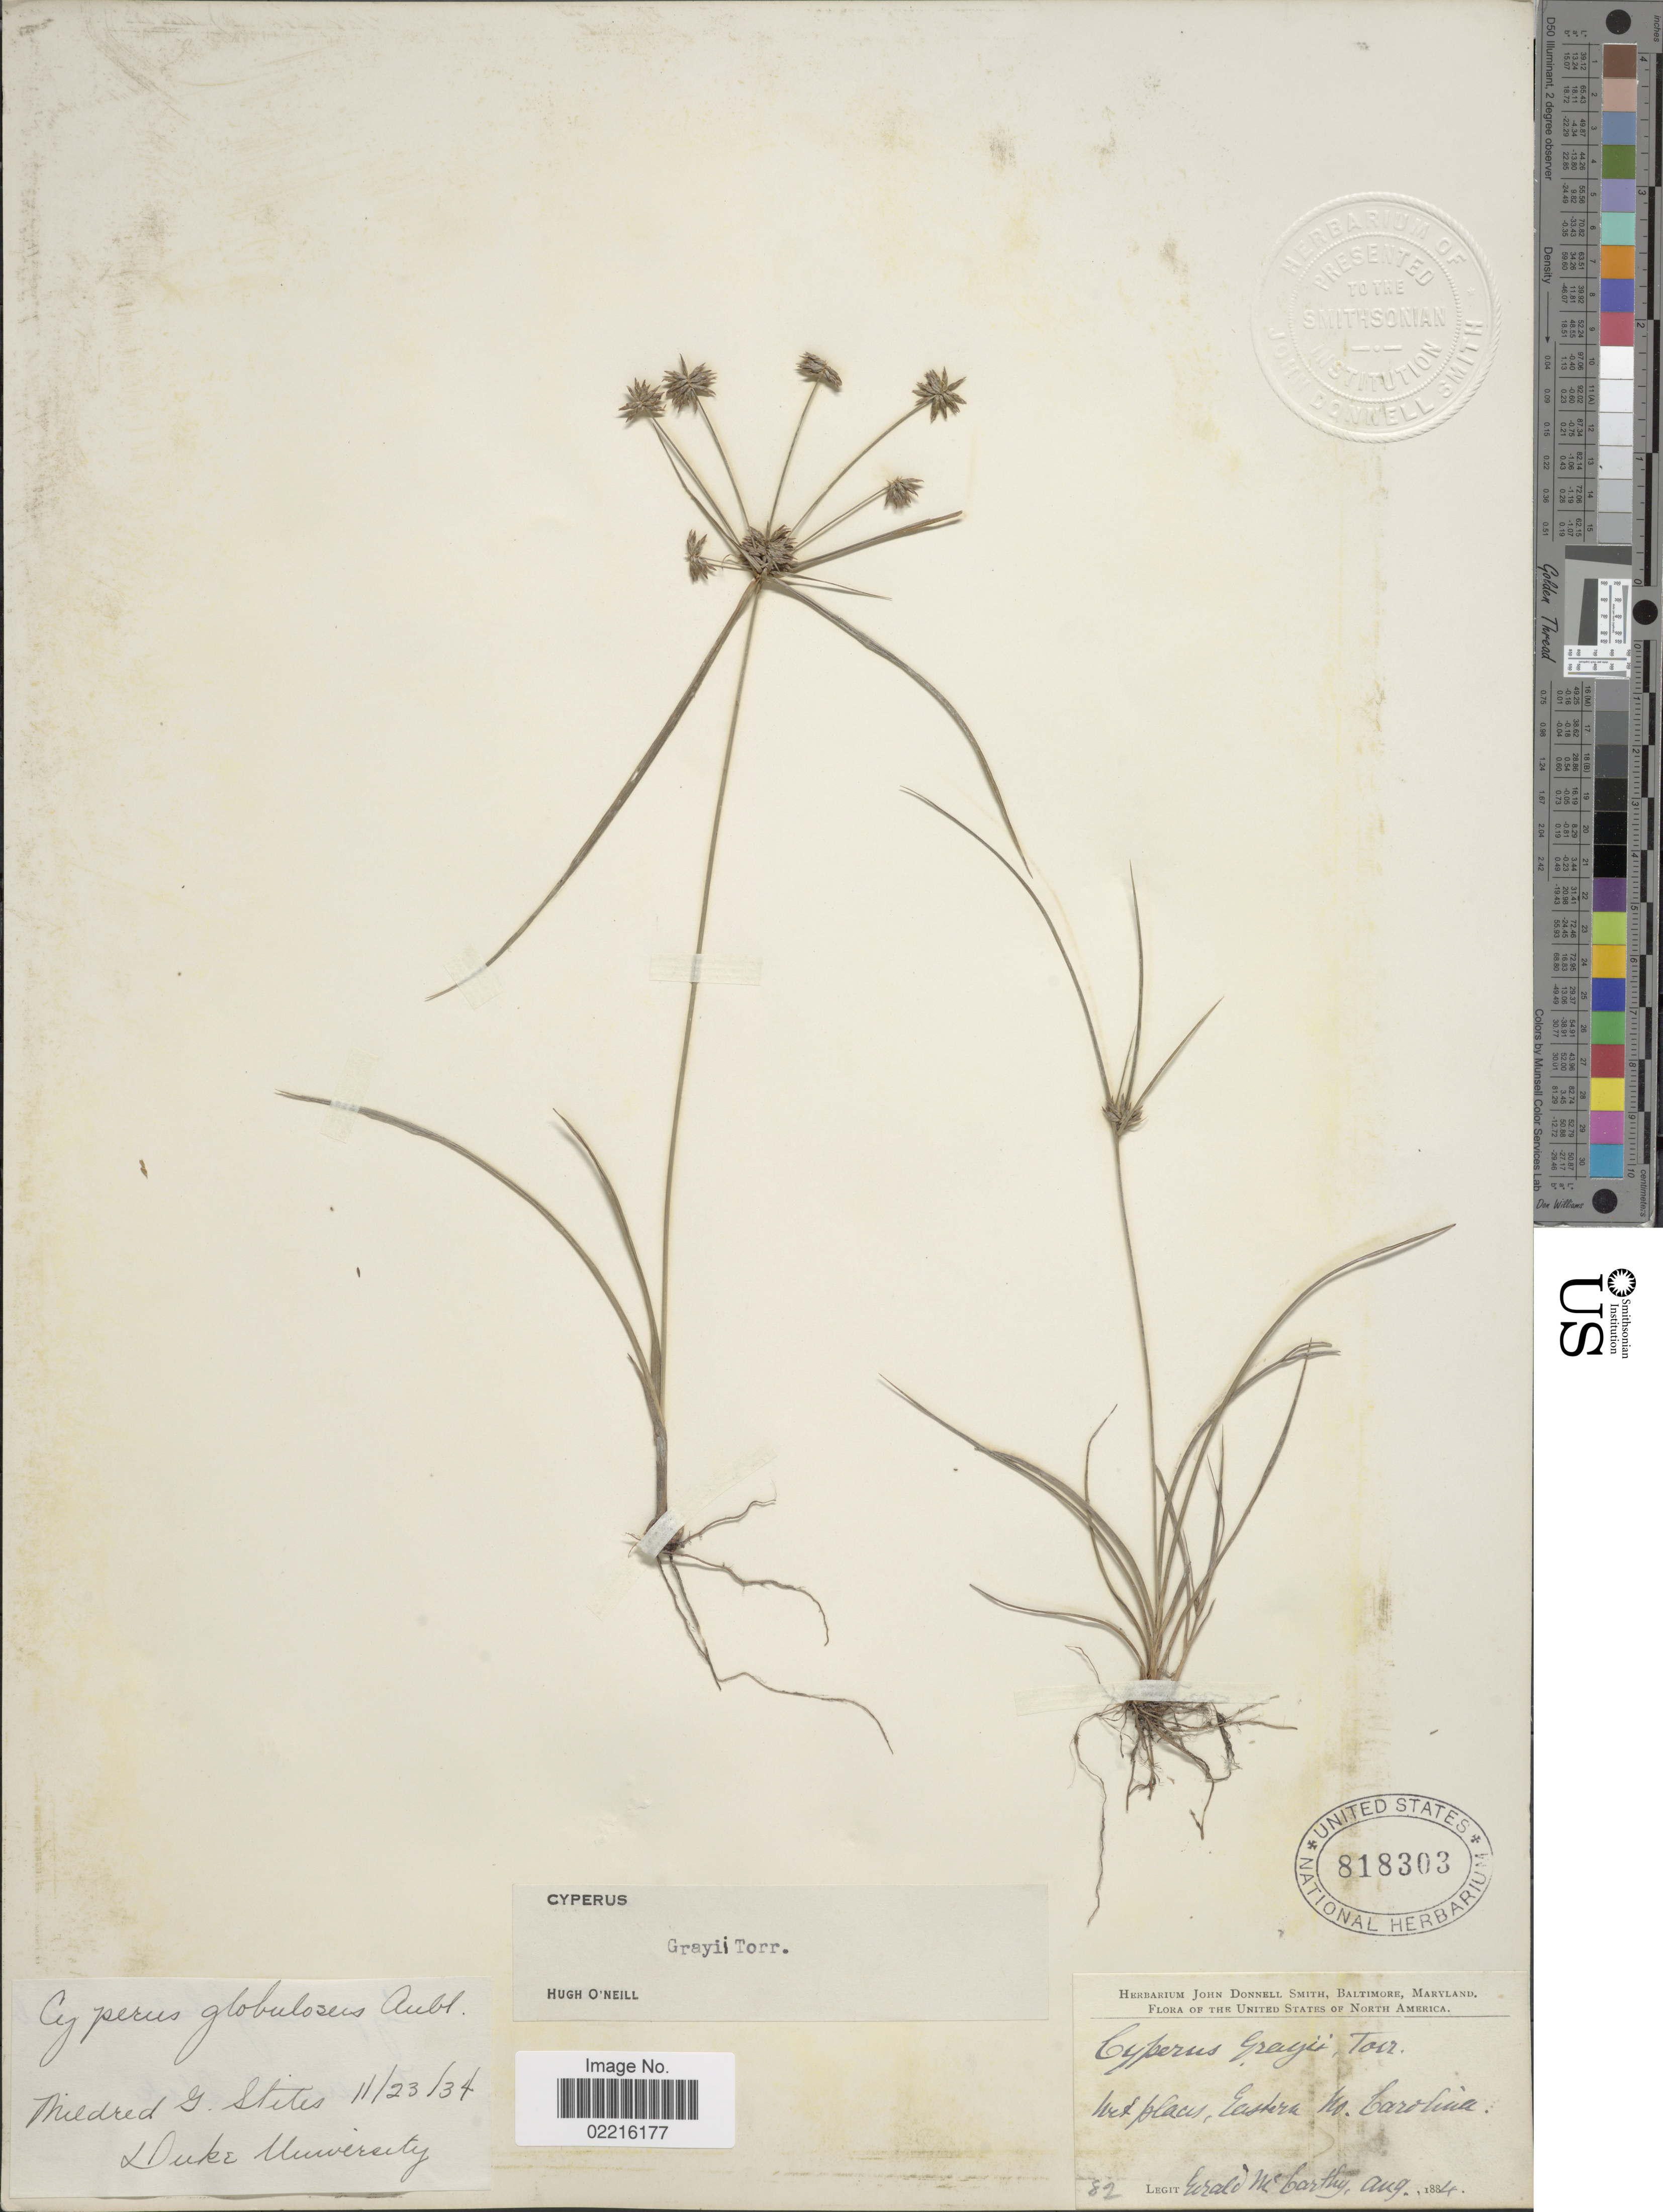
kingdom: Plantae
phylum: Tracheophyta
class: Liliopsida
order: Poales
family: Cyperaceae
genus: Cyperus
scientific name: Cyperus grayi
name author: Torr.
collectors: G. McCarthy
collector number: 82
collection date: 1884-08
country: United States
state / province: North Carolina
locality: Wet places, eastern No. Carolina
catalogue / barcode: US 818303